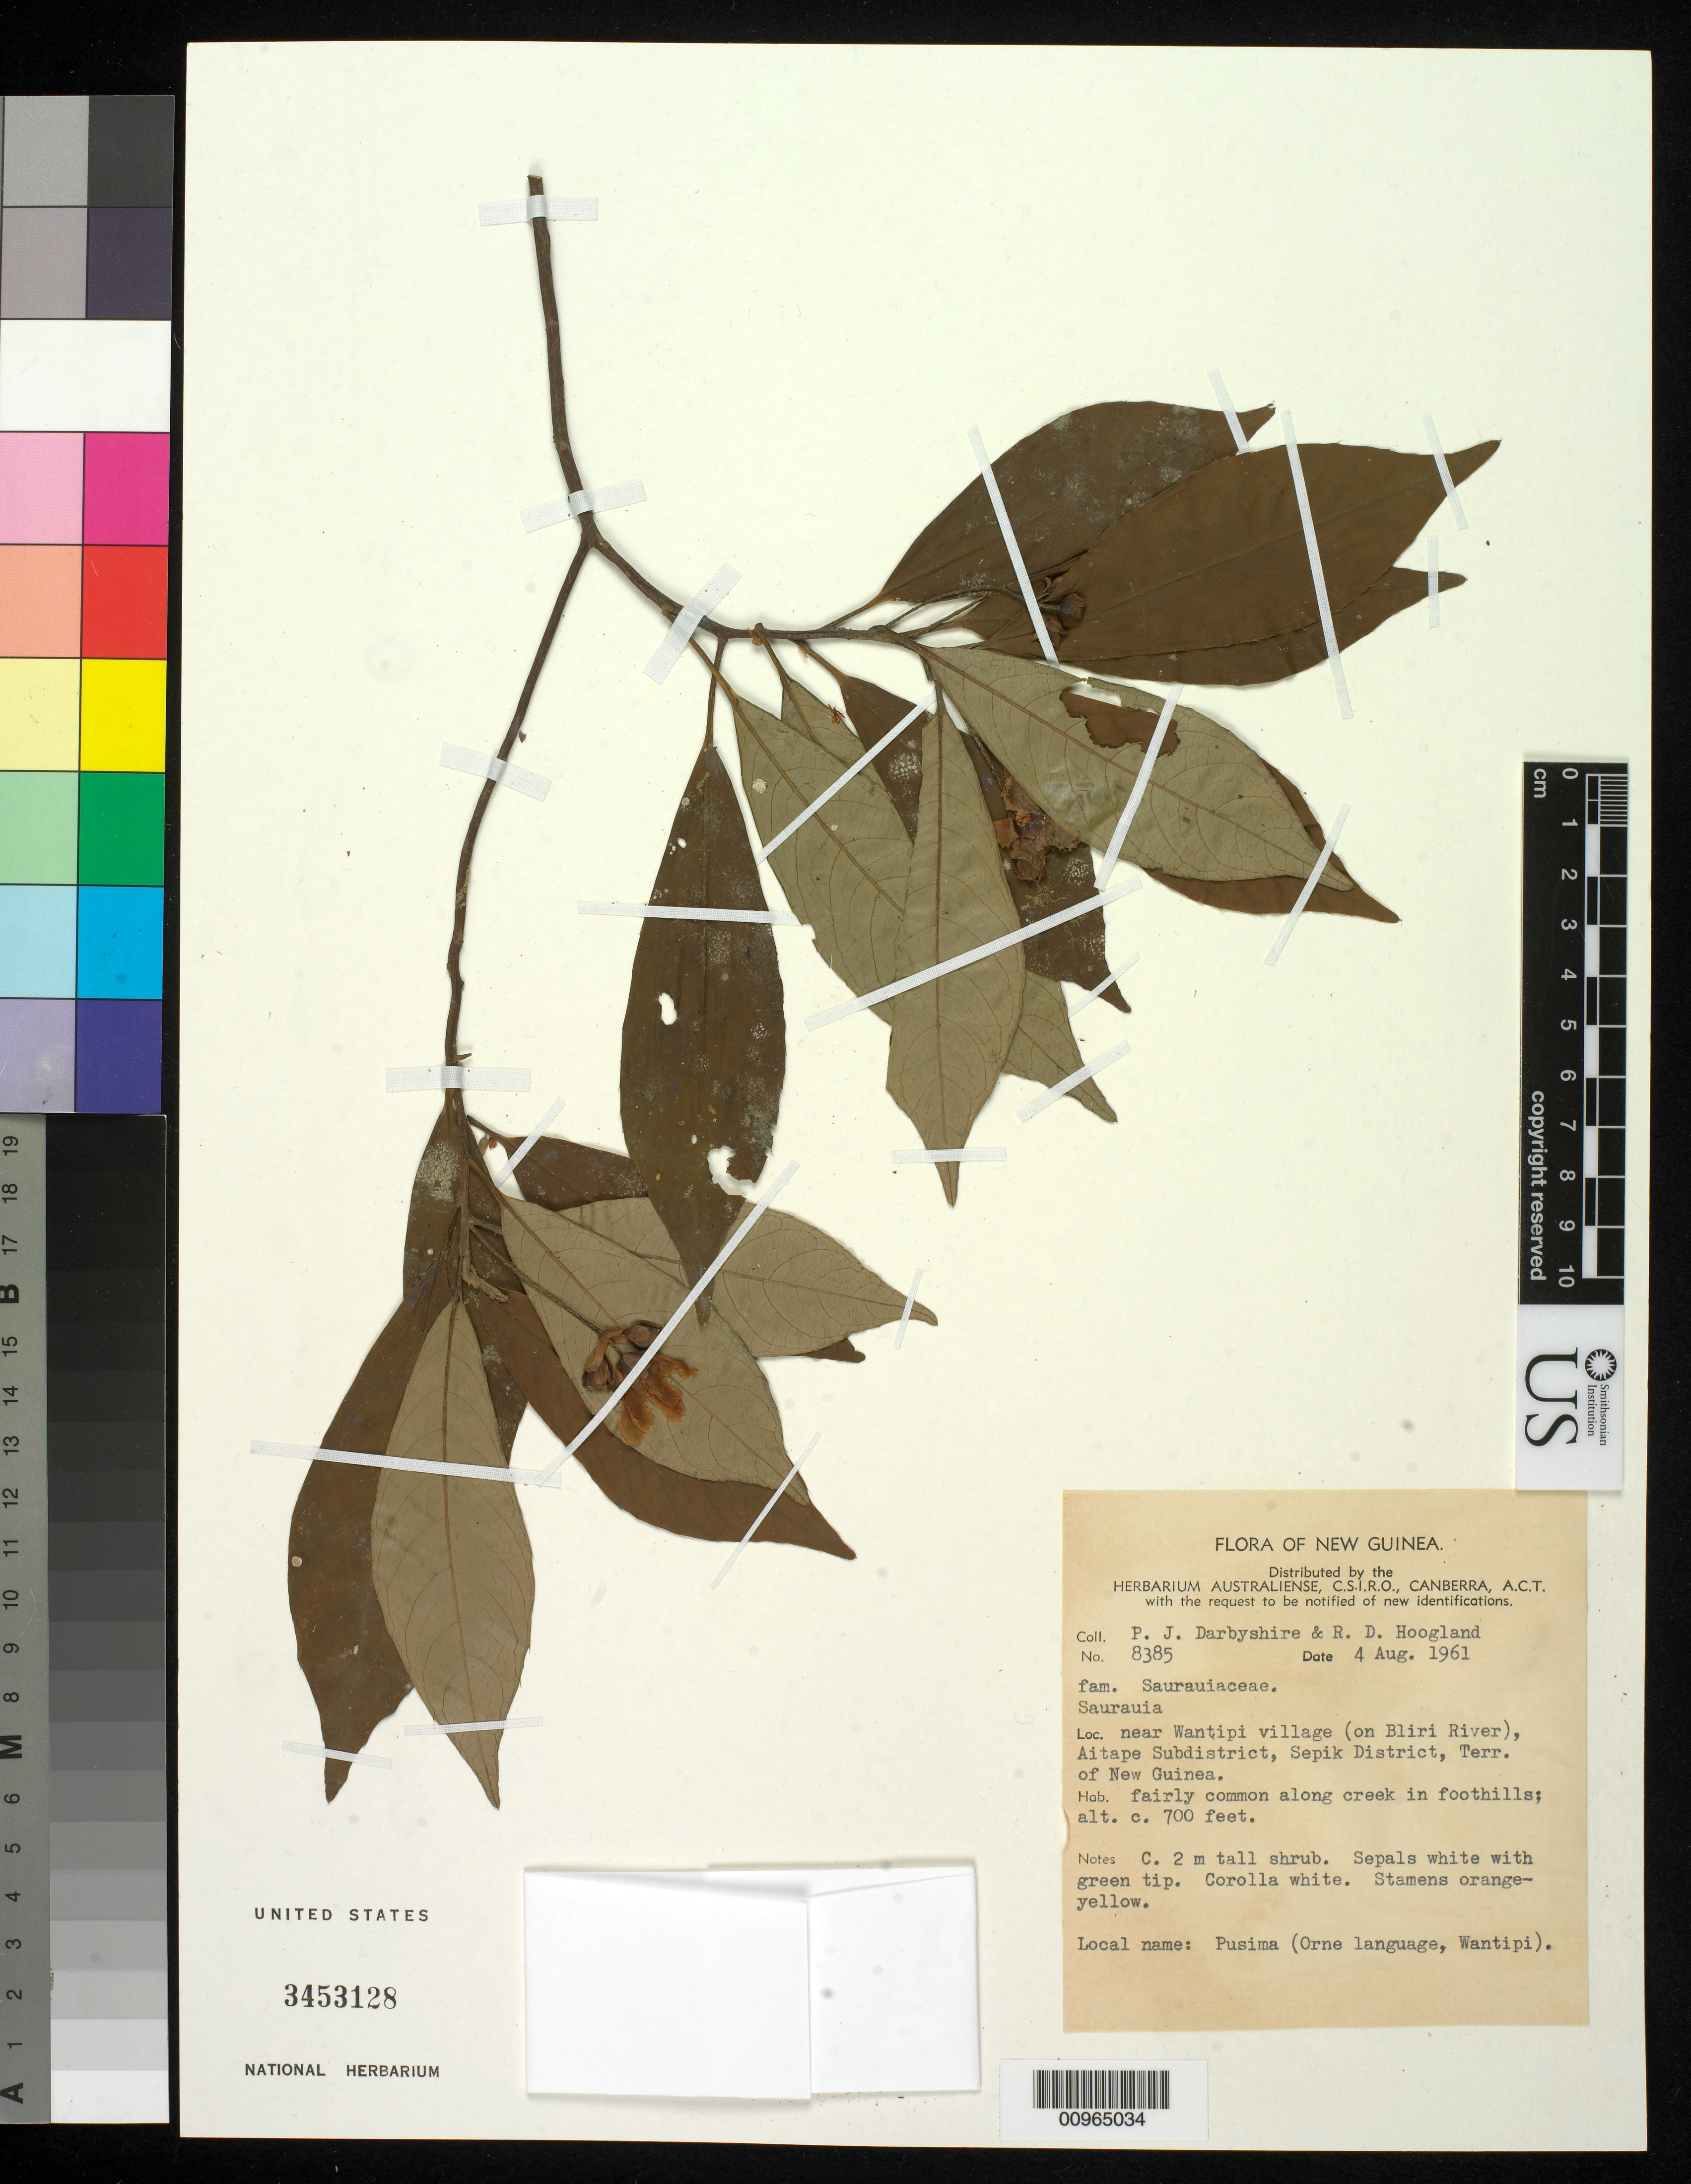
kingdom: Plantae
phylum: Tracheophyta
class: Magnoliopsida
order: Ericales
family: Actinidiaceae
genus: Saurauia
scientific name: Saurauia sp.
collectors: P. Darbyshire & R. D. Hoogland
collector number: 8385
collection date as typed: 04 Aug 1961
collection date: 1961-08-04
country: Papua New Guinea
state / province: Sandaun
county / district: Aitape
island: New Guinea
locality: Near Wantipi village (on Bliri River)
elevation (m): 213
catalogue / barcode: US 3453128